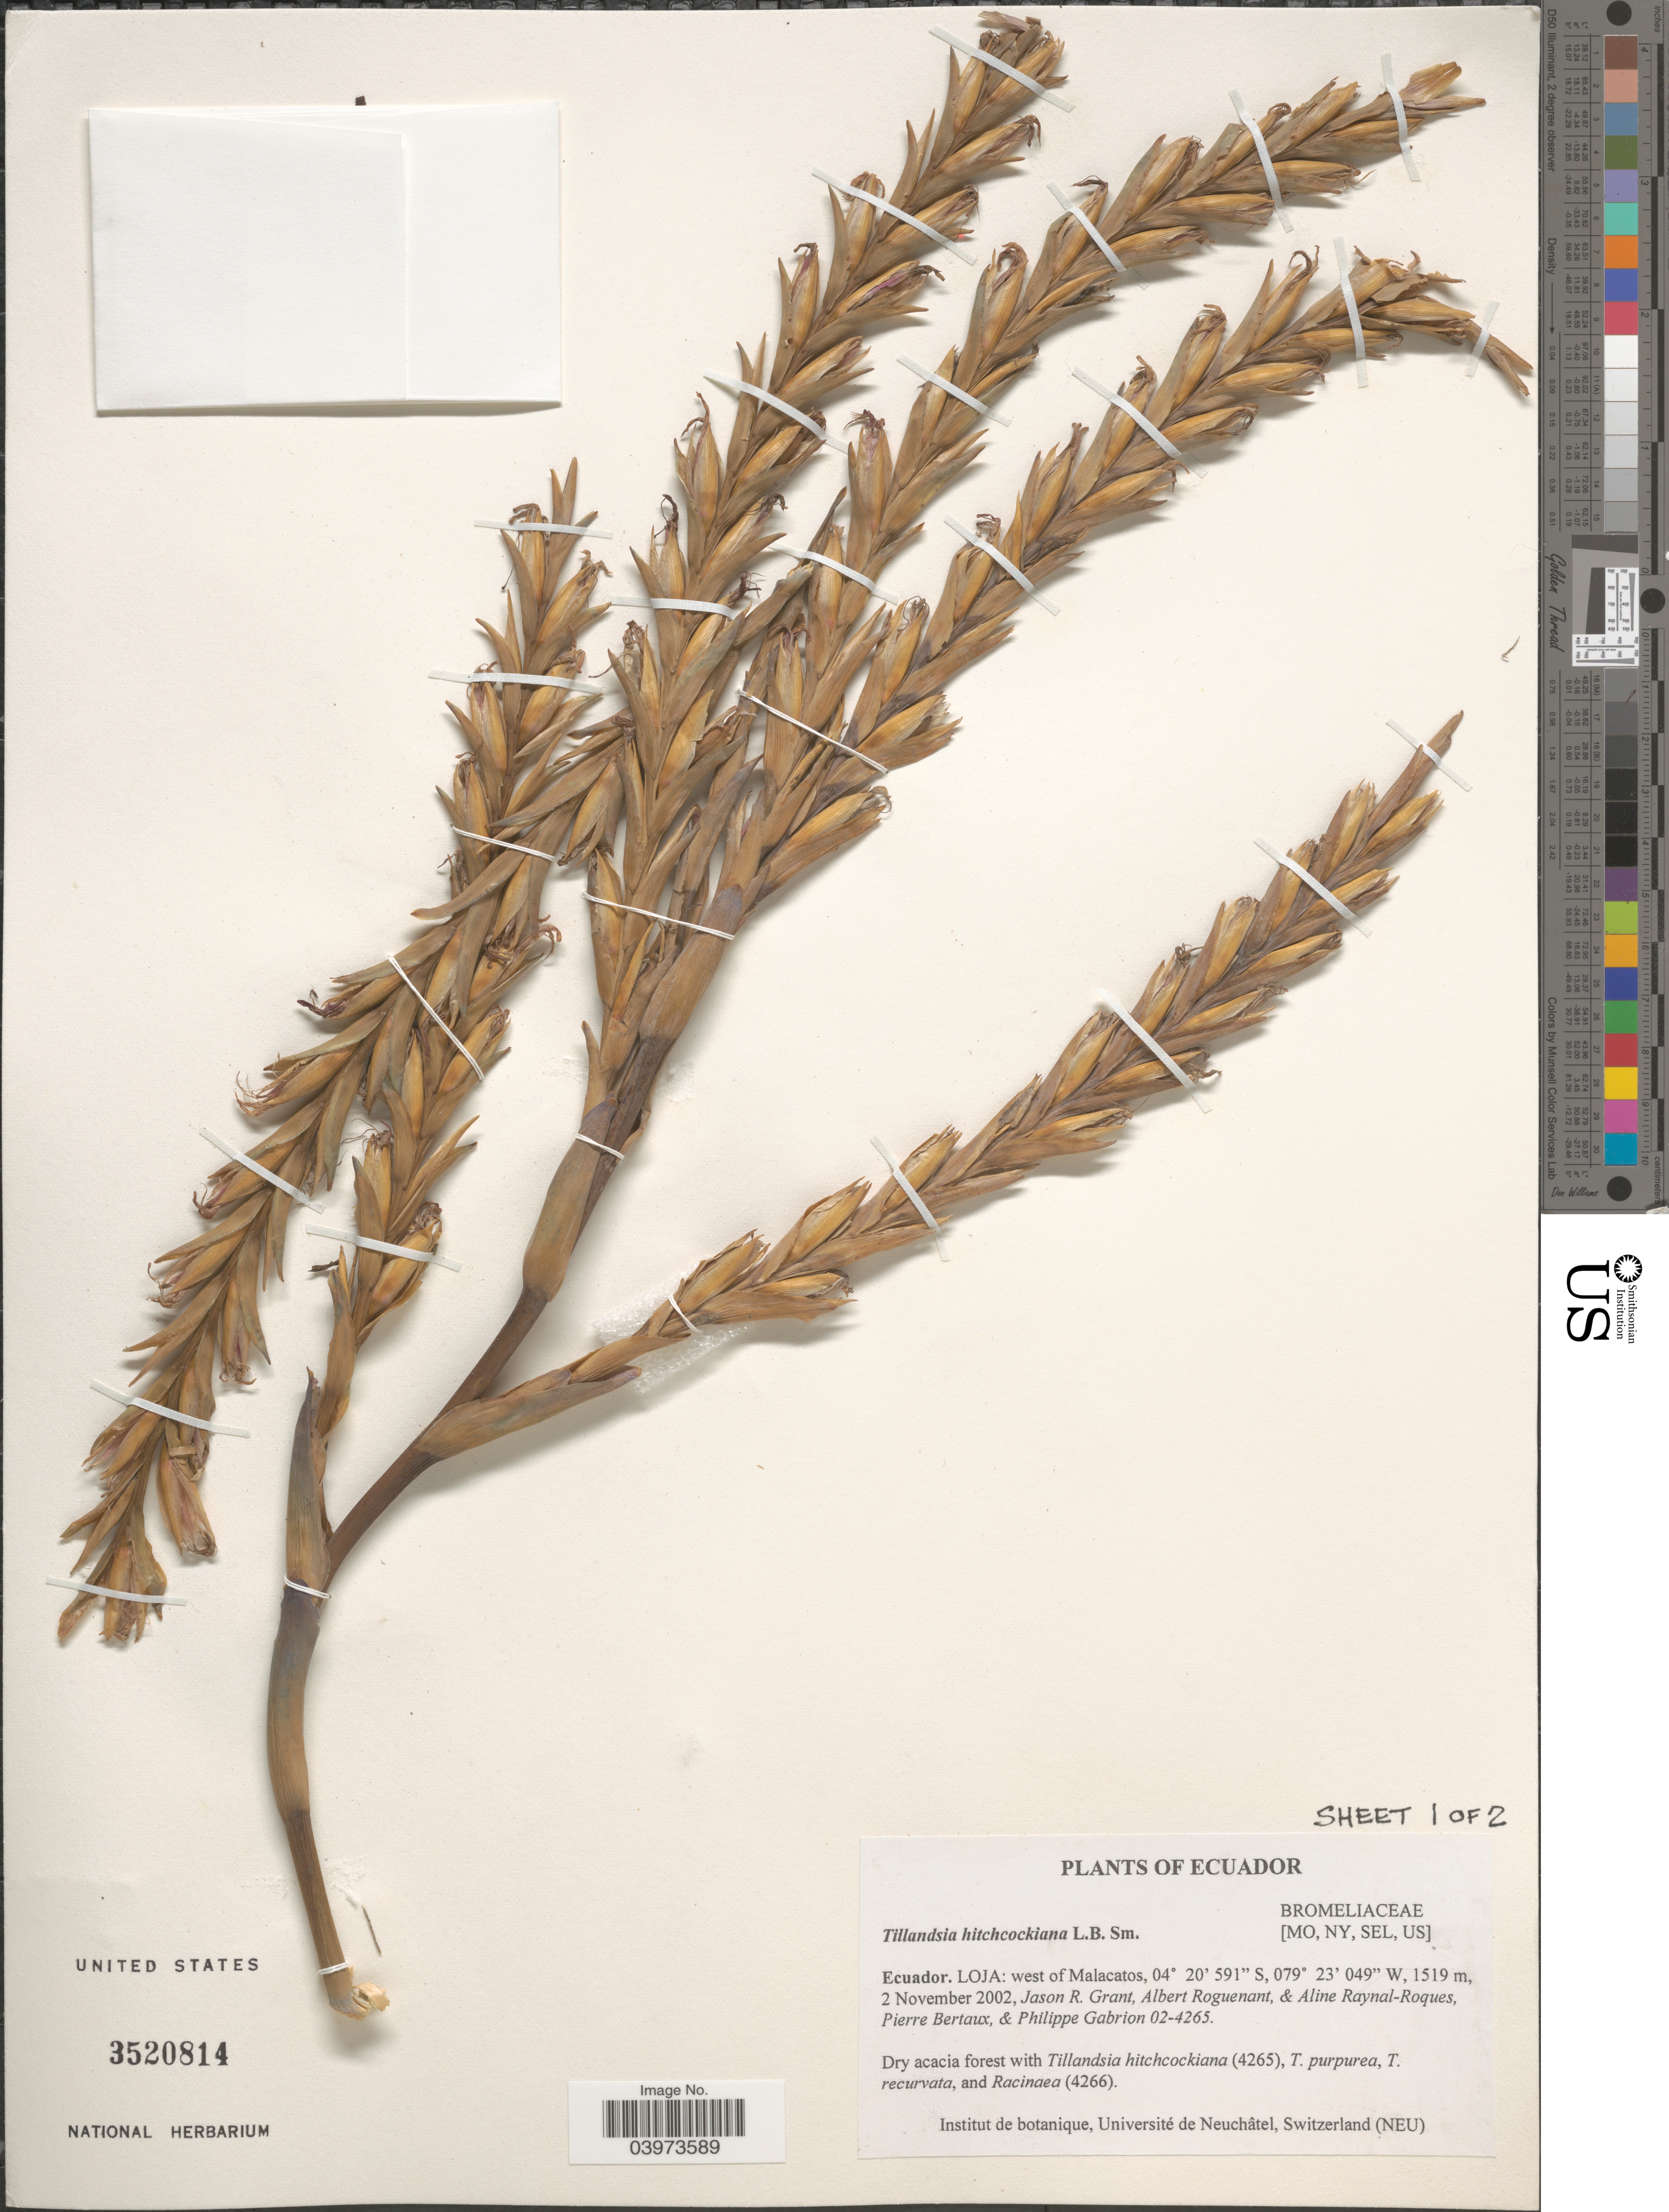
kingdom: Plantae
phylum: Tracheophyta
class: Liliopsida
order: Poales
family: Bromeliaceae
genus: Tillandsia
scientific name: Tillandsia hitchcockiana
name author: L.B. Sm.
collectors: J. R. Grant, A. Roguenant, A. M. Raynal, P. Bertaux & P. Gabrion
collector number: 02-4265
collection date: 2002-11-02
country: Ecuador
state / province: Loja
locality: West of Malacatos.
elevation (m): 1519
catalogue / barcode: US 3520814